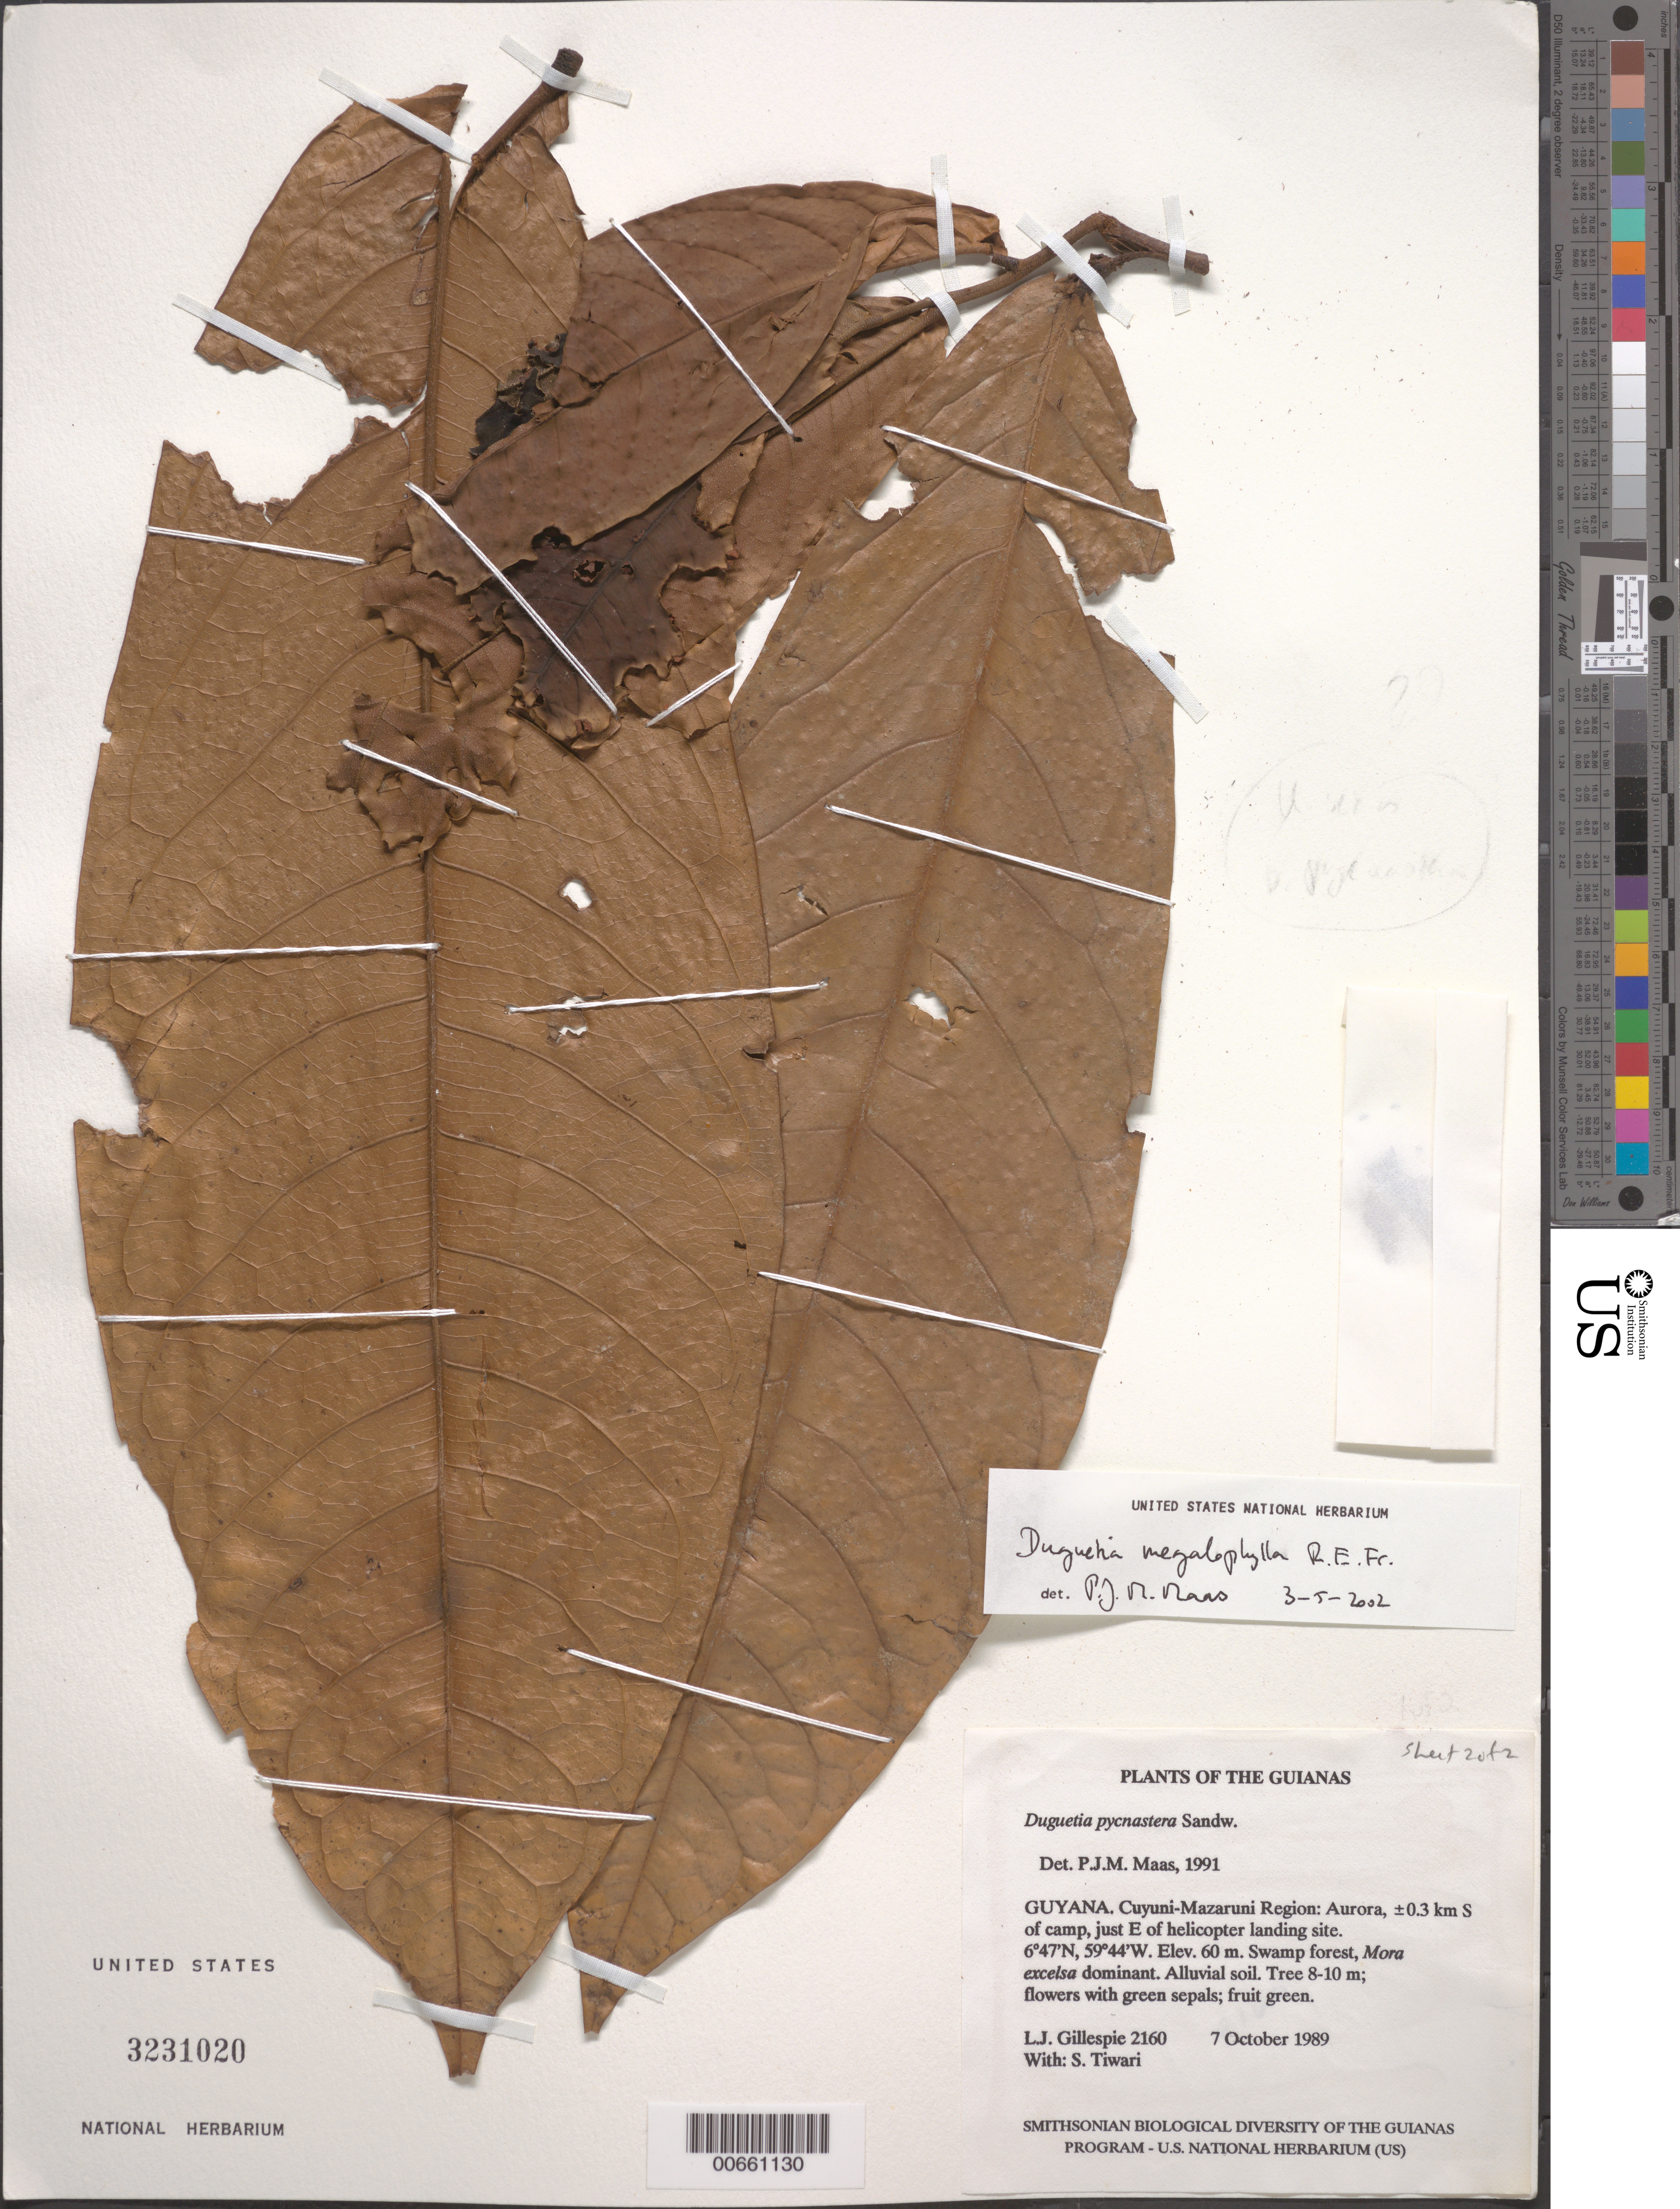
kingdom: Plantae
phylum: Tracheophyta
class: Magnoliopsida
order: Magnoliales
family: Annonaceae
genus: Duguetia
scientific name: Duguetia megalophylla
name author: R.E. Fr.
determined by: Maas, Paul J. M.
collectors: L. J. Gillespie & S. Tiwari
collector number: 2160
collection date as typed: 7 October 1989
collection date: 1989-10-07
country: Guyana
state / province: Cuyuni-Mazaruni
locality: Aurora, ±0.3 km S of camp, just E of helicopter landing site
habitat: Swamp forest, Mora excelsa dominant. Alluvial soil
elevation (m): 60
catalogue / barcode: US 3231020